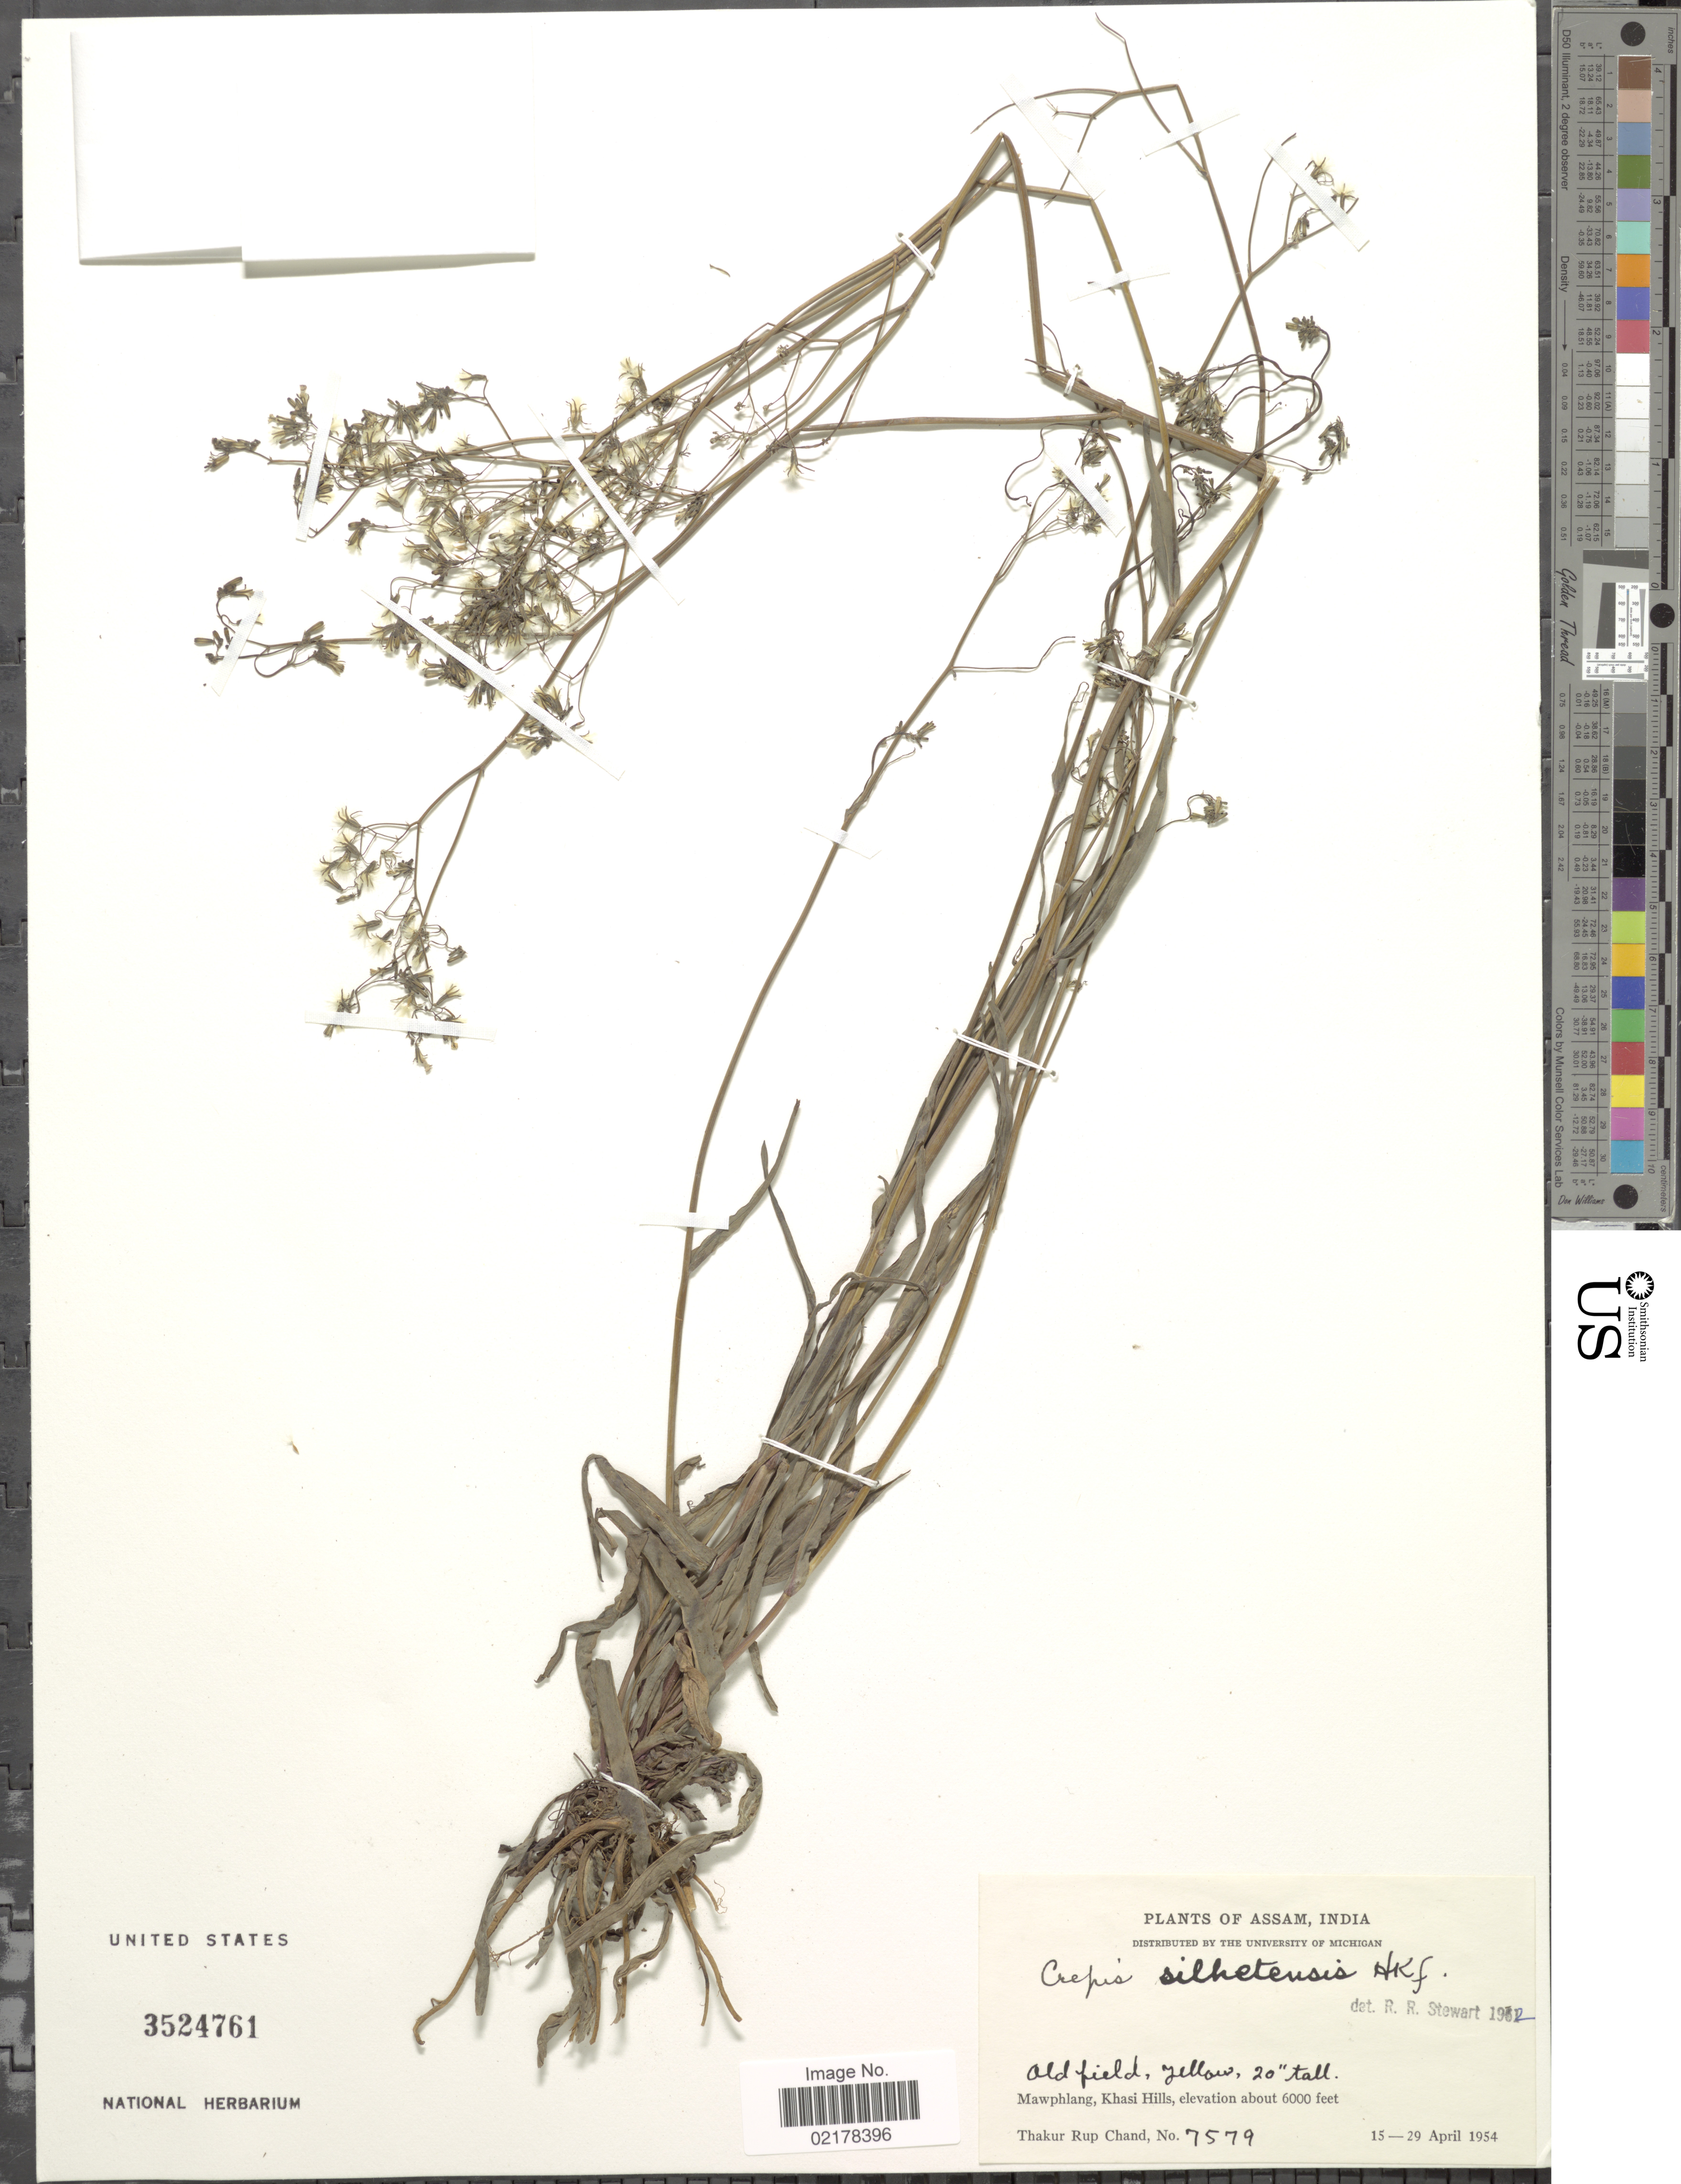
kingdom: Plantae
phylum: Tracheophyta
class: Magnoliopsida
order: Asterales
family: Asteraceae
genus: Youngia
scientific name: Youngia silhetensis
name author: (DC.) Babc. & Stebbins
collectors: T. R. Chand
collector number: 7579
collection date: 1954-04-15/1954-04-29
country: India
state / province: Meghalaya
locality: Assam, Mawphlang, Khasi Hills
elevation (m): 1829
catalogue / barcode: US 3524761